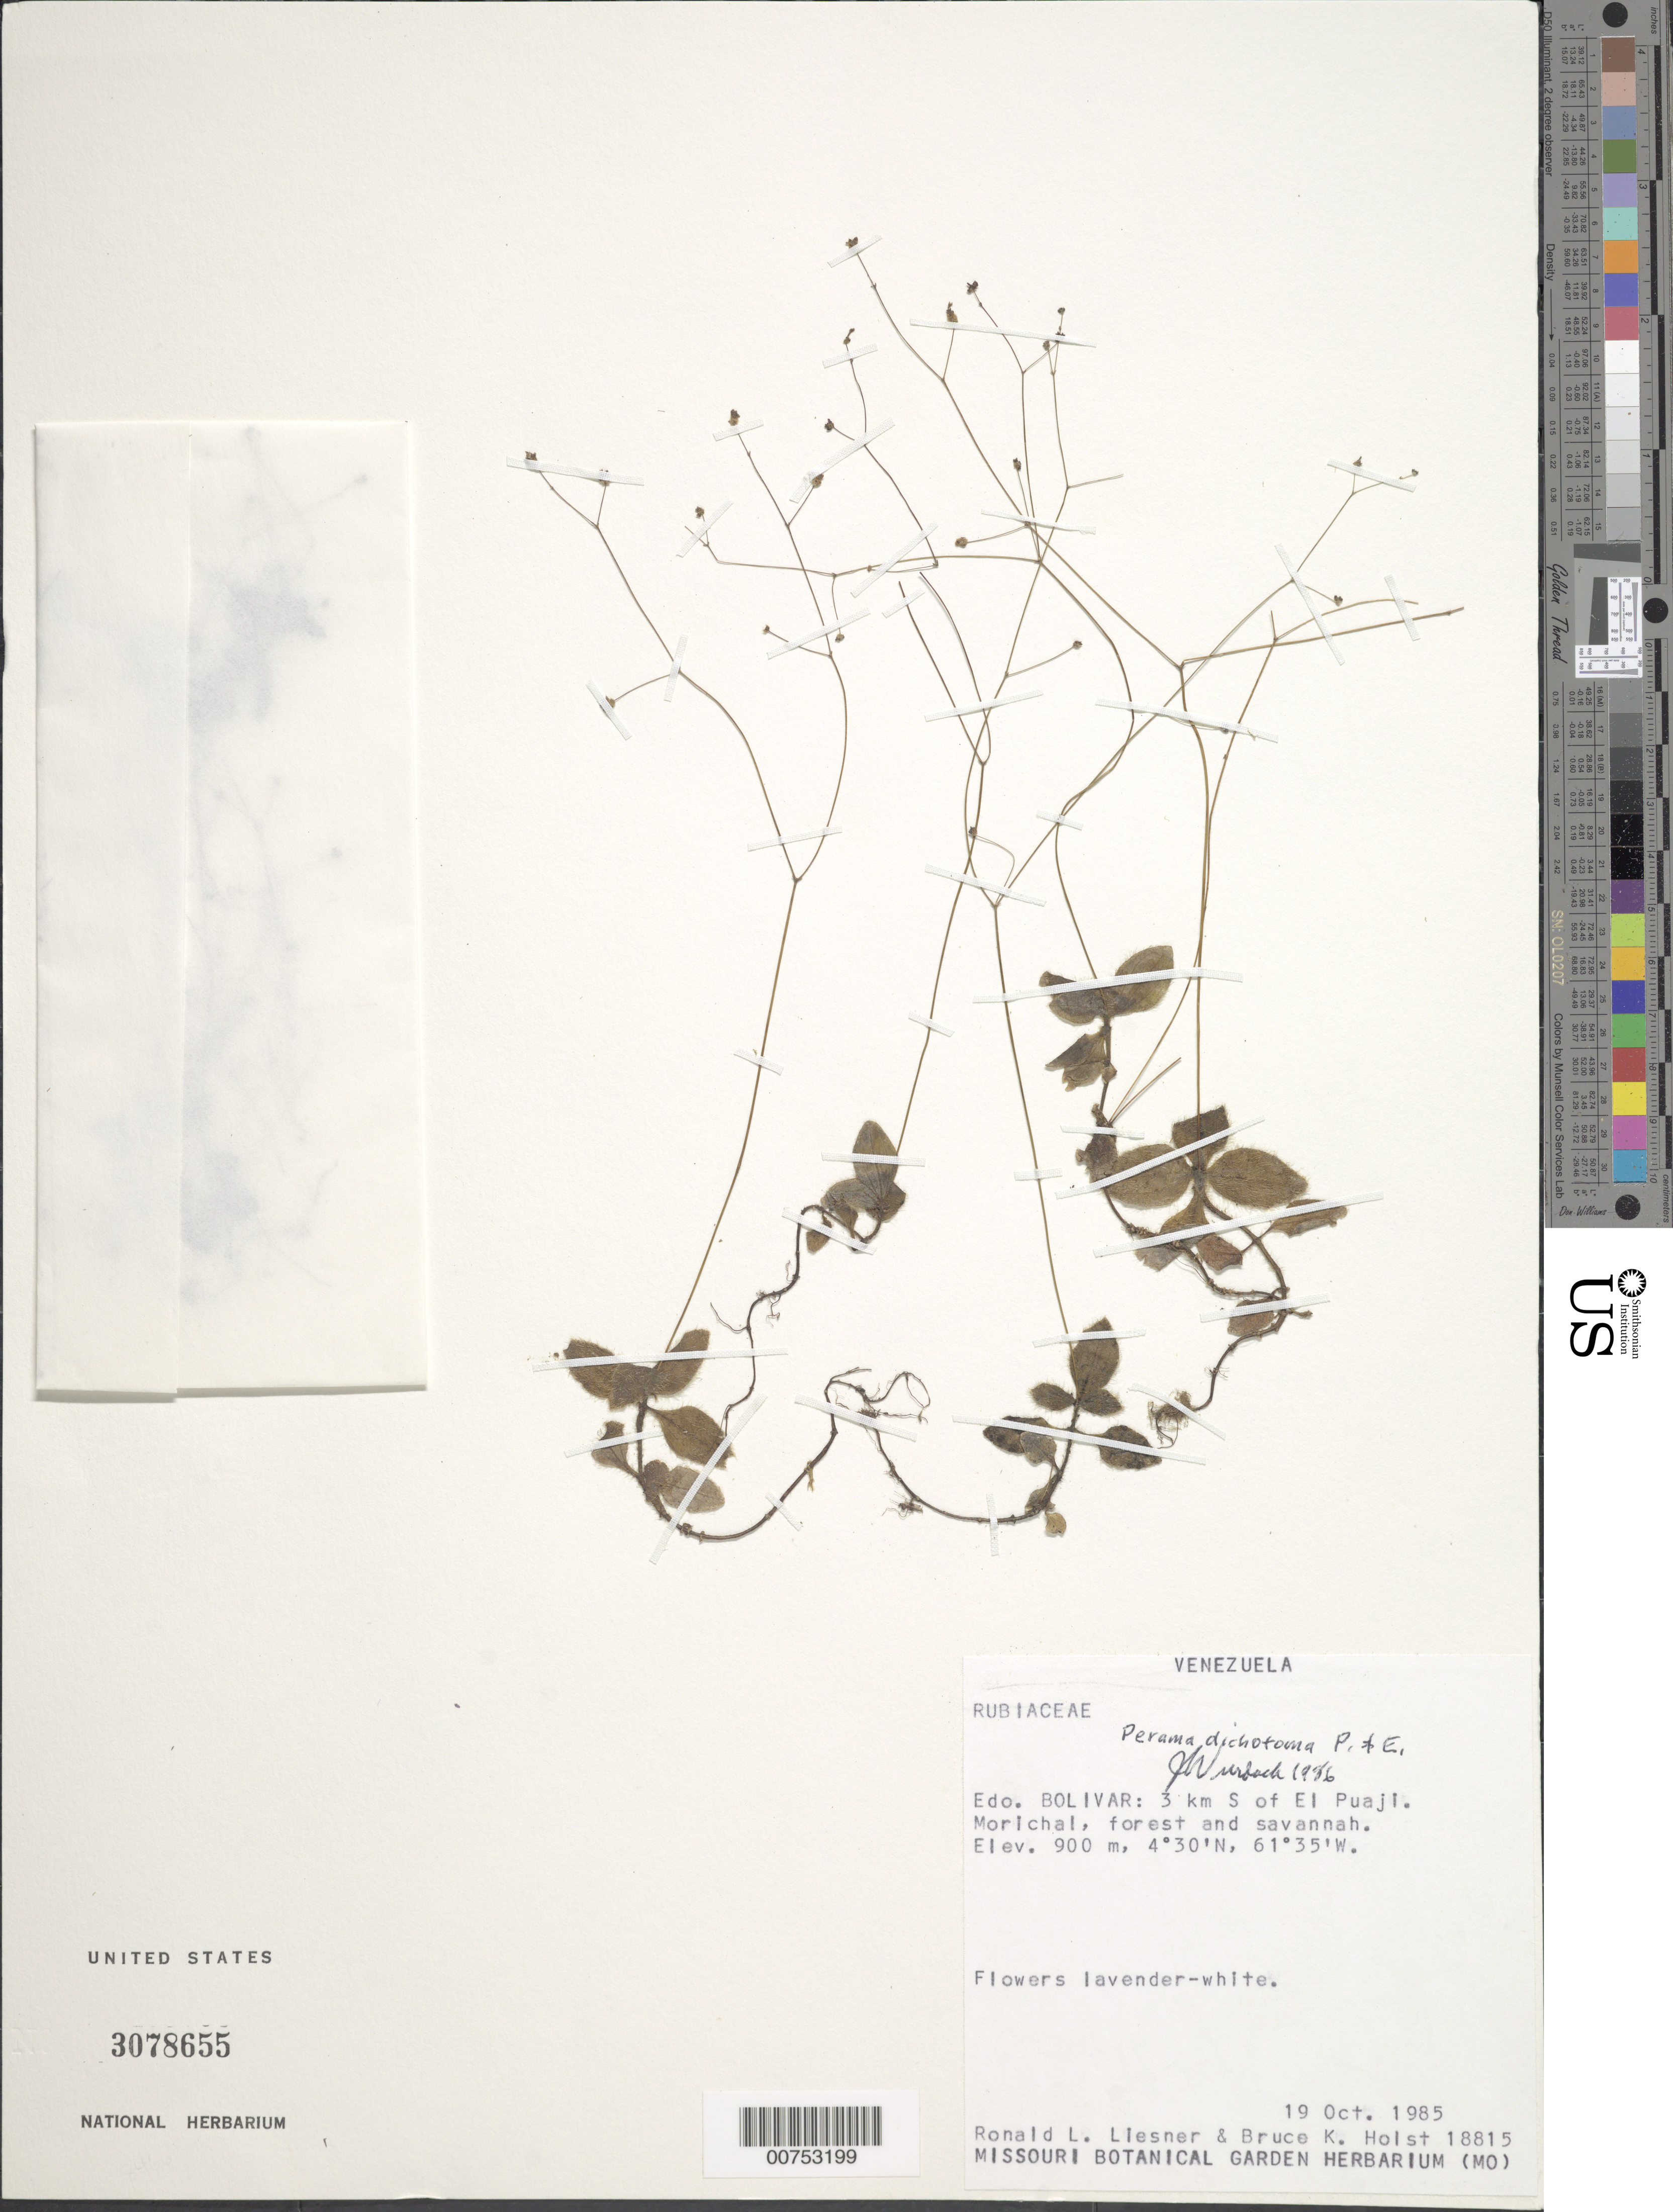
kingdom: Plantae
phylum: Tracheophyta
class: Magnoliopsida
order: Gentianales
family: Rubiaceae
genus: Perama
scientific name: Perama dichotoma var. scaposa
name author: (Gleason & Standl.) Steyerm.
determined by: Wurdack, John J., (US), US (UNITED STATES)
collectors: R. L. Liesner & B. Holst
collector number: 18815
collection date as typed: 19-Oct-85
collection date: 1985-10-19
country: Venezuela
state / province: Bolívar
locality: El Puuji, 3 km S of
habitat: Forest and savannah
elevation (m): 900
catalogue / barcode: US 3078655